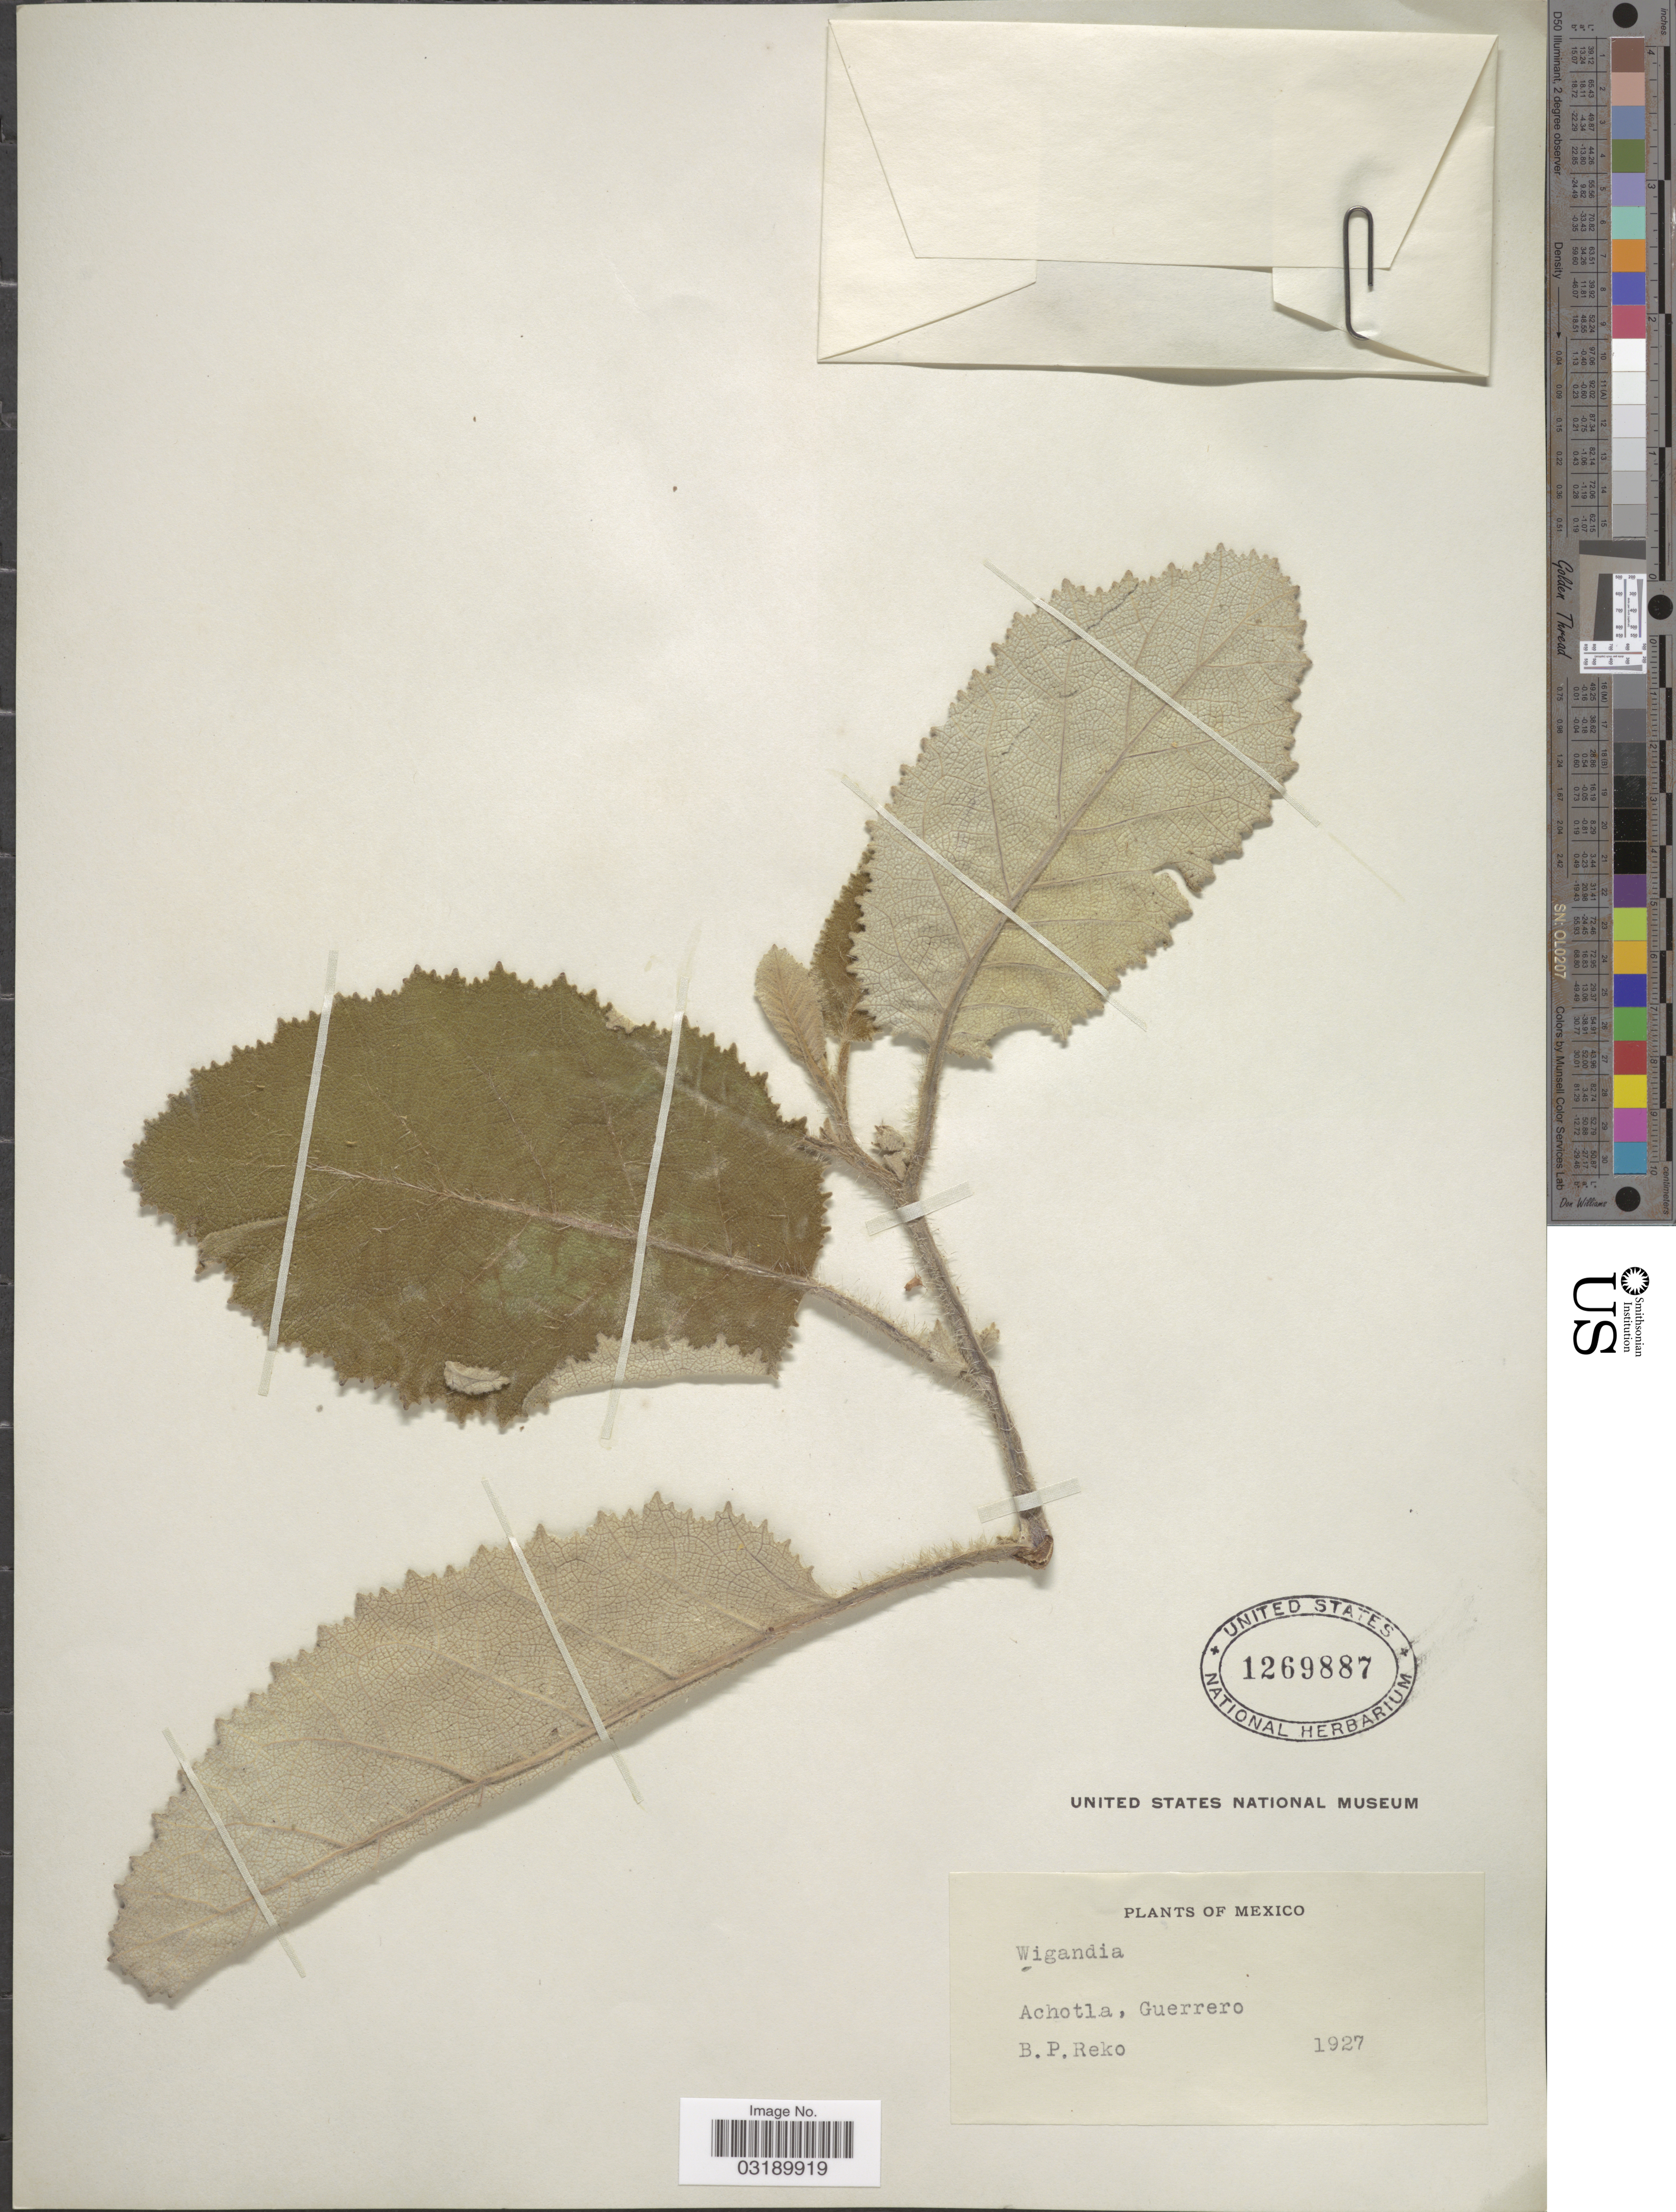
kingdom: Plantae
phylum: Tracheophyta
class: Magnoliopsida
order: Boraginales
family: Namaceae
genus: Wigandia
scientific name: Wigandia kunthii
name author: Choisy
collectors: B. P. Reko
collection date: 1927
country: Mexico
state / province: Guerrero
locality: Achotla.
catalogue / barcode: US 1269887